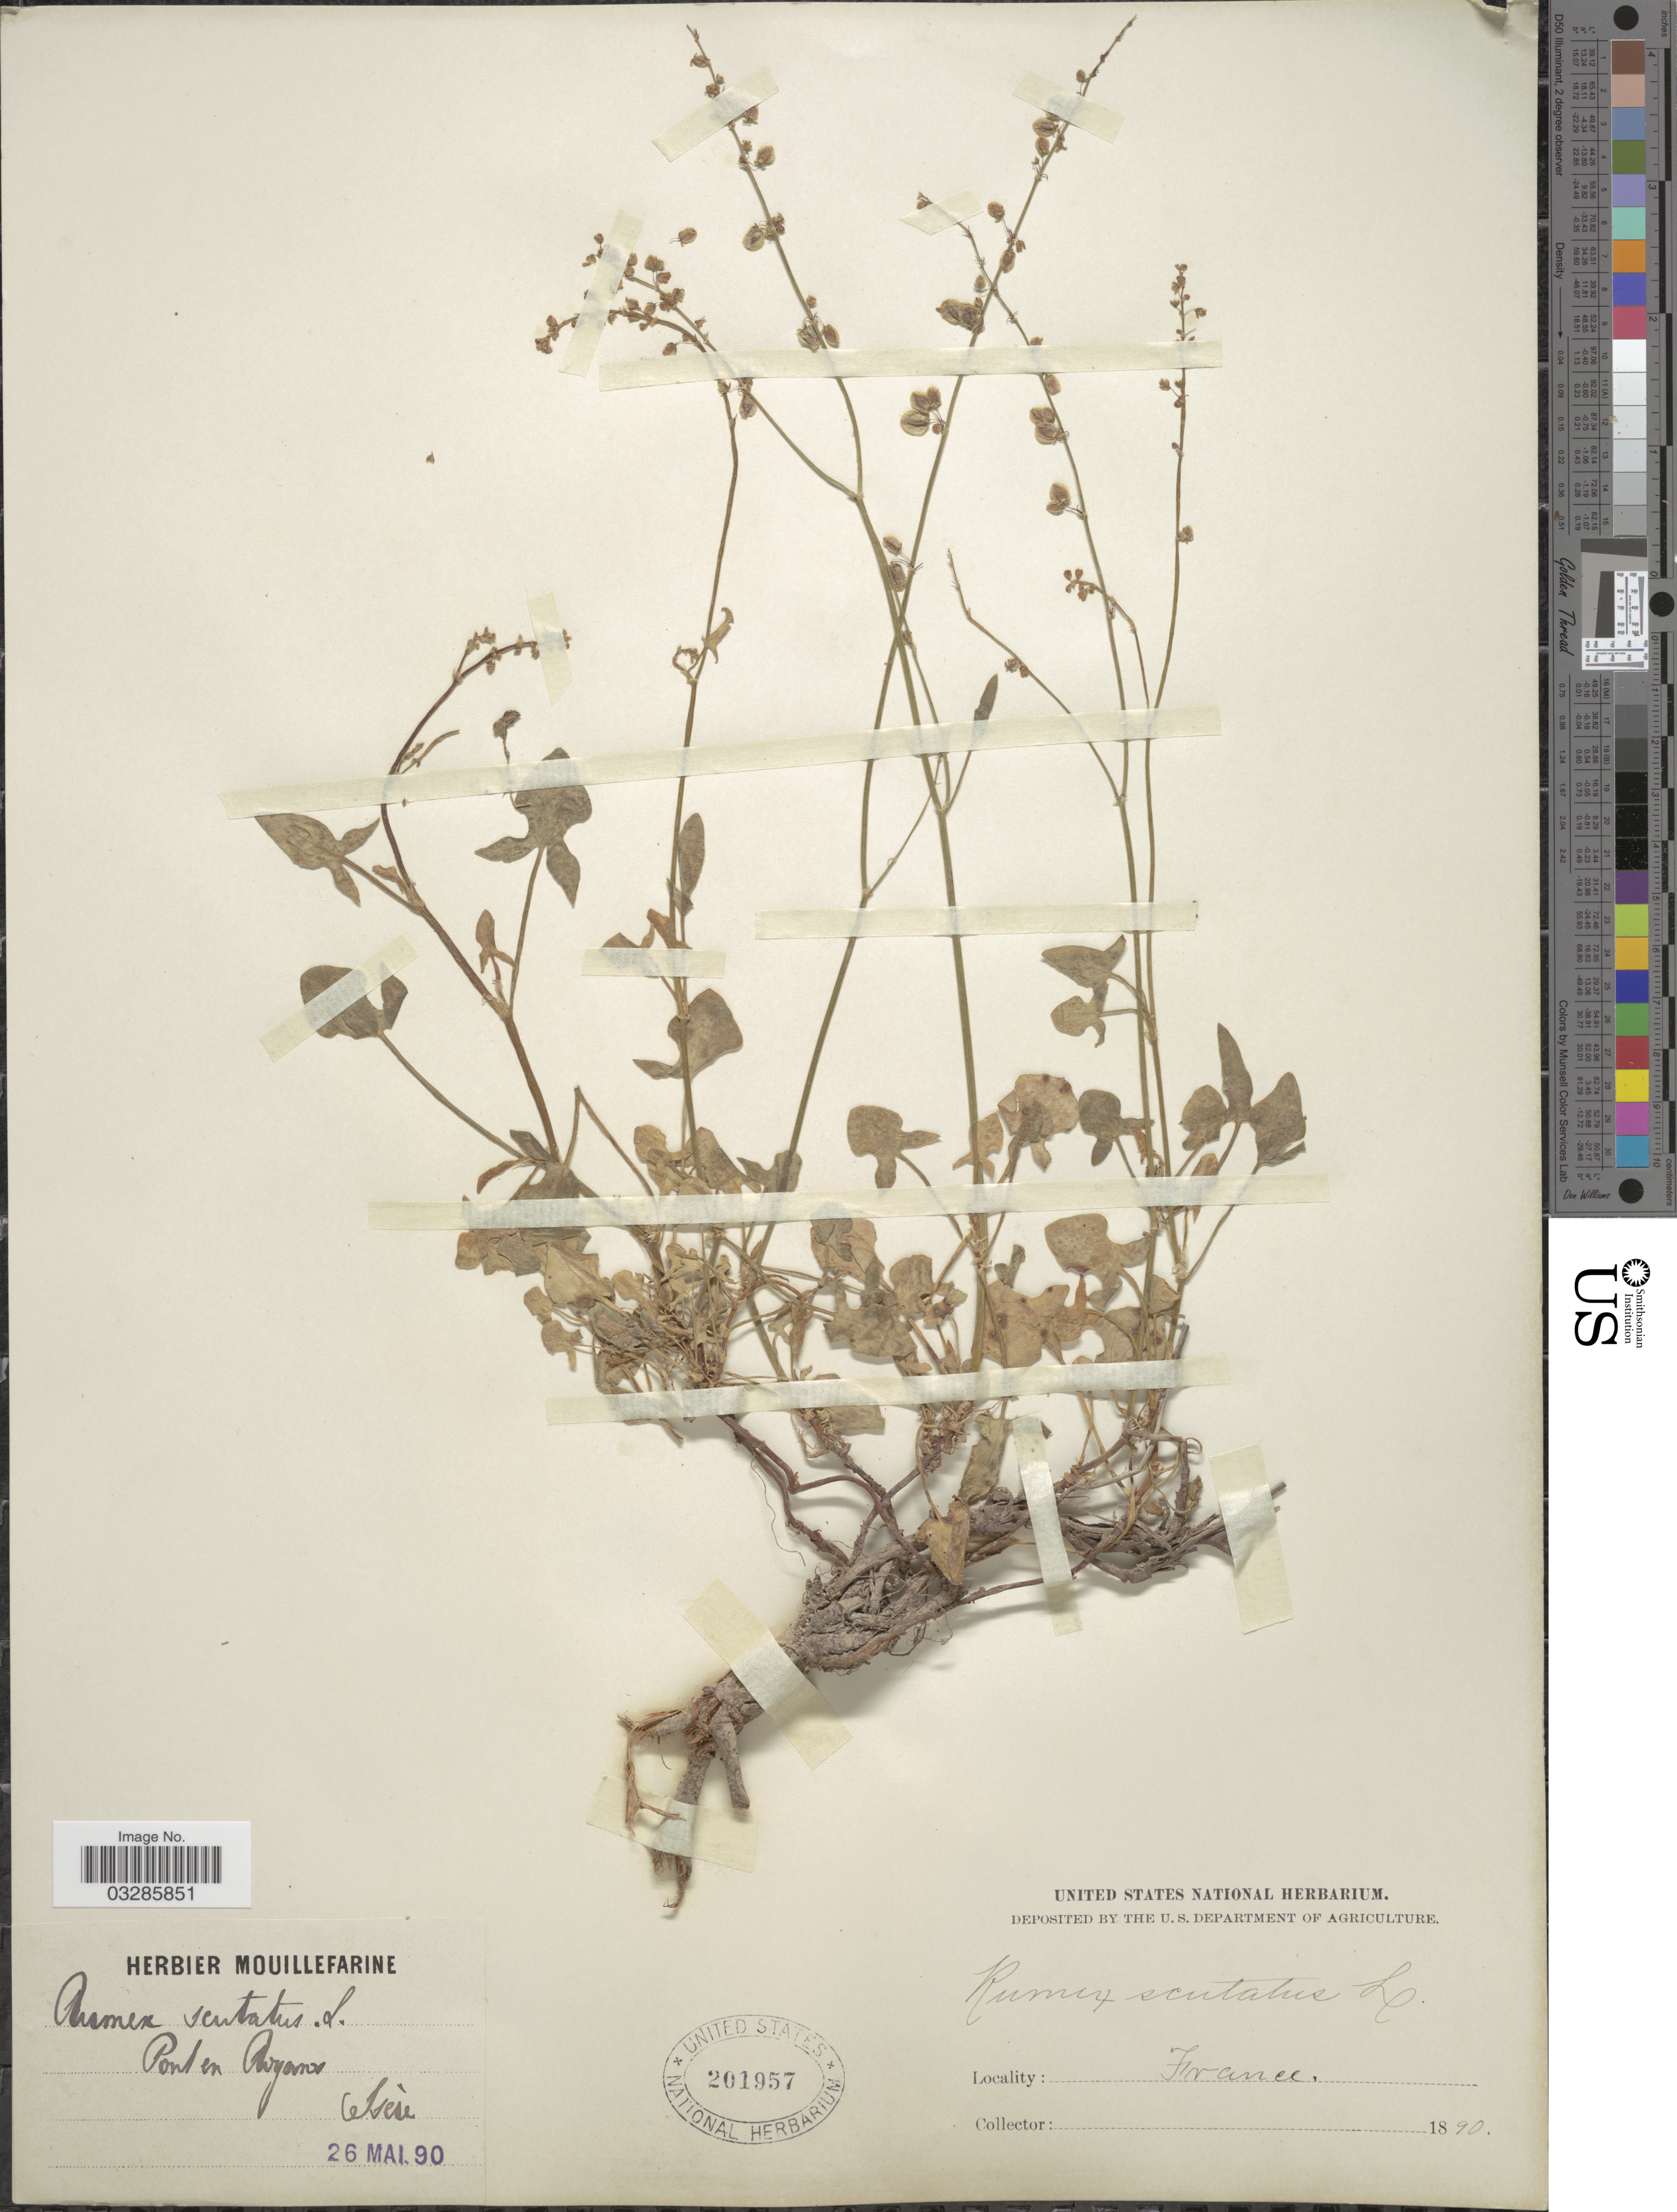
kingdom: Plantae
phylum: Tracheophyta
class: Magnoliopsida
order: Caryophyllales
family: Polygonaceae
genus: Rumex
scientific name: Rumex scutatus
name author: L.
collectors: ex herb. Mouillefarine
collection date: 1890-05-26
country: France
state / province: Auvergne-Rhône-Alpes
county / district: Isère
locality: Pont en Aveyrons, Isère.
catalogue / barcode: US 201957